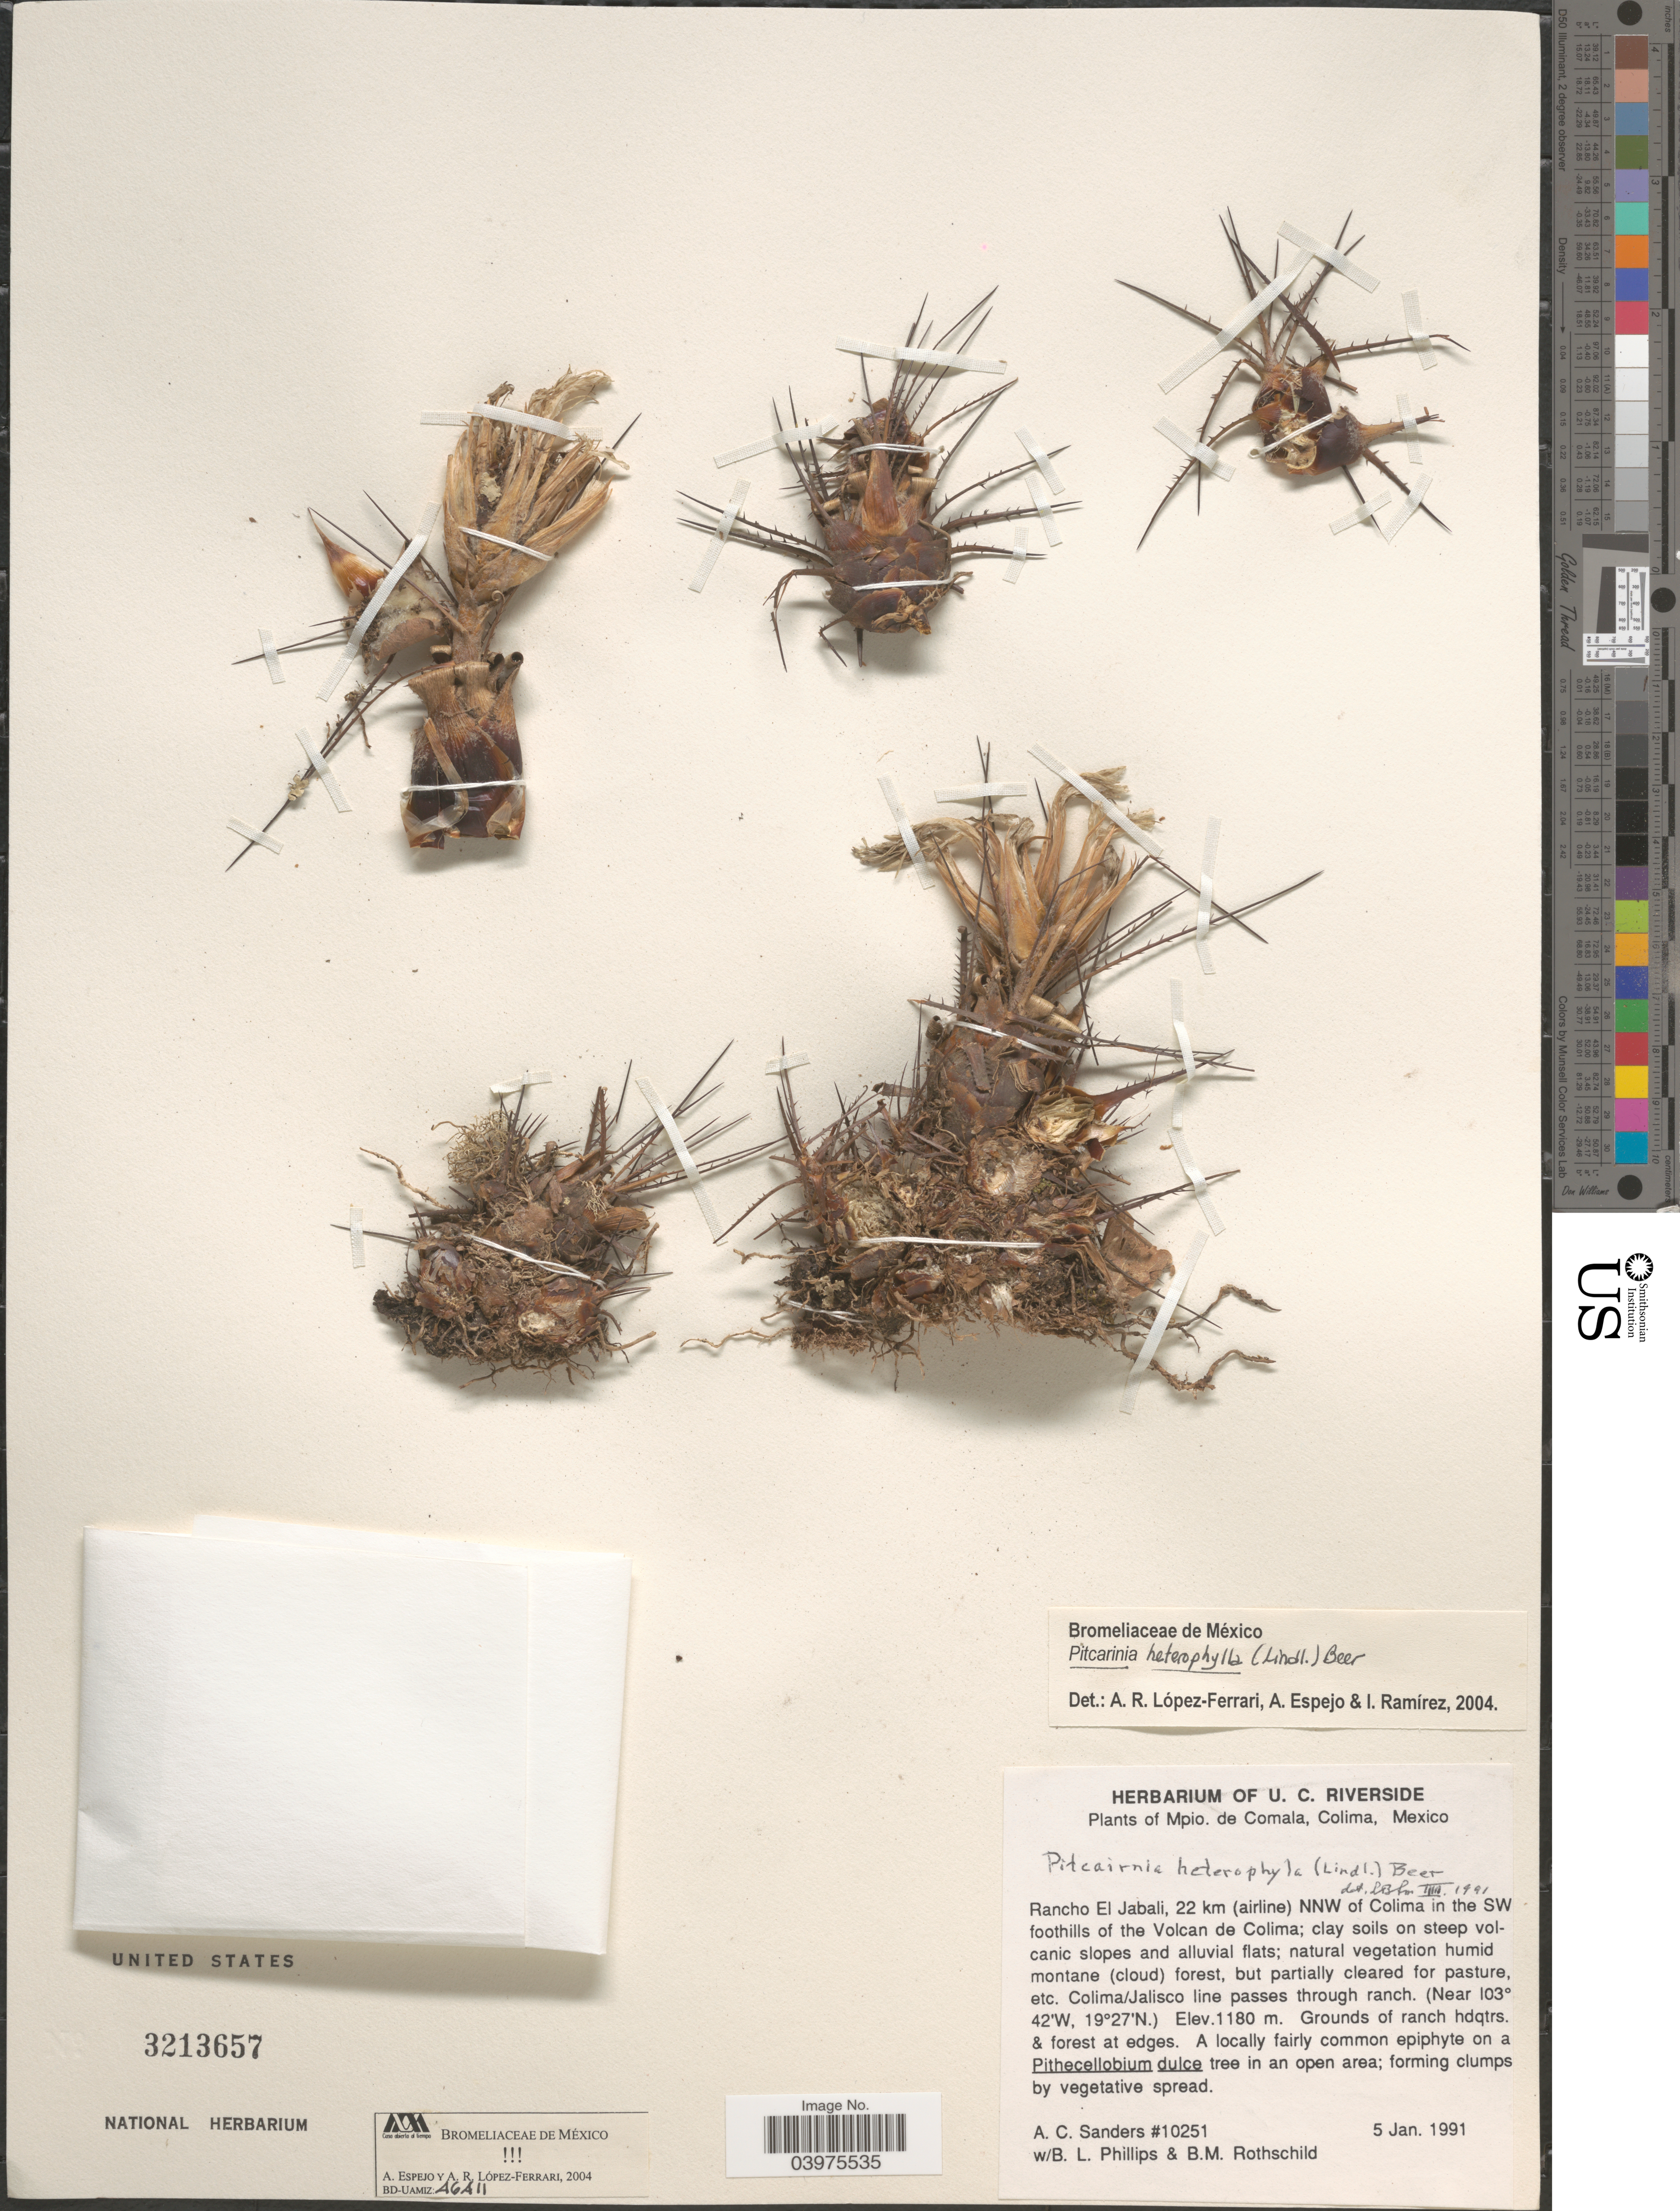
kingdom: Plantae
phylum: Tracheophyta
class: Liliopsida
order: Poales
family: Bromeliaceae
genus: Pitcairnia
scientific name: Pitcairnia heterophylla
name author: (Lindl.) Beer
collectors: A. Sanders, B. L. Phillips & B. Rothschild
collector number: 10251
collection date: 1991-01-05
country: Mexico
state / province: Colima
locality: Mpio. de Comala, Colima. Rancho El Jabali, 22 km (airline) NNW of Colima in the SW foothills of the Volcan de Colima. Colima/Jalisco line passes through ranch.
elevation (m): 1180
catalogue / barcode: US 3213657